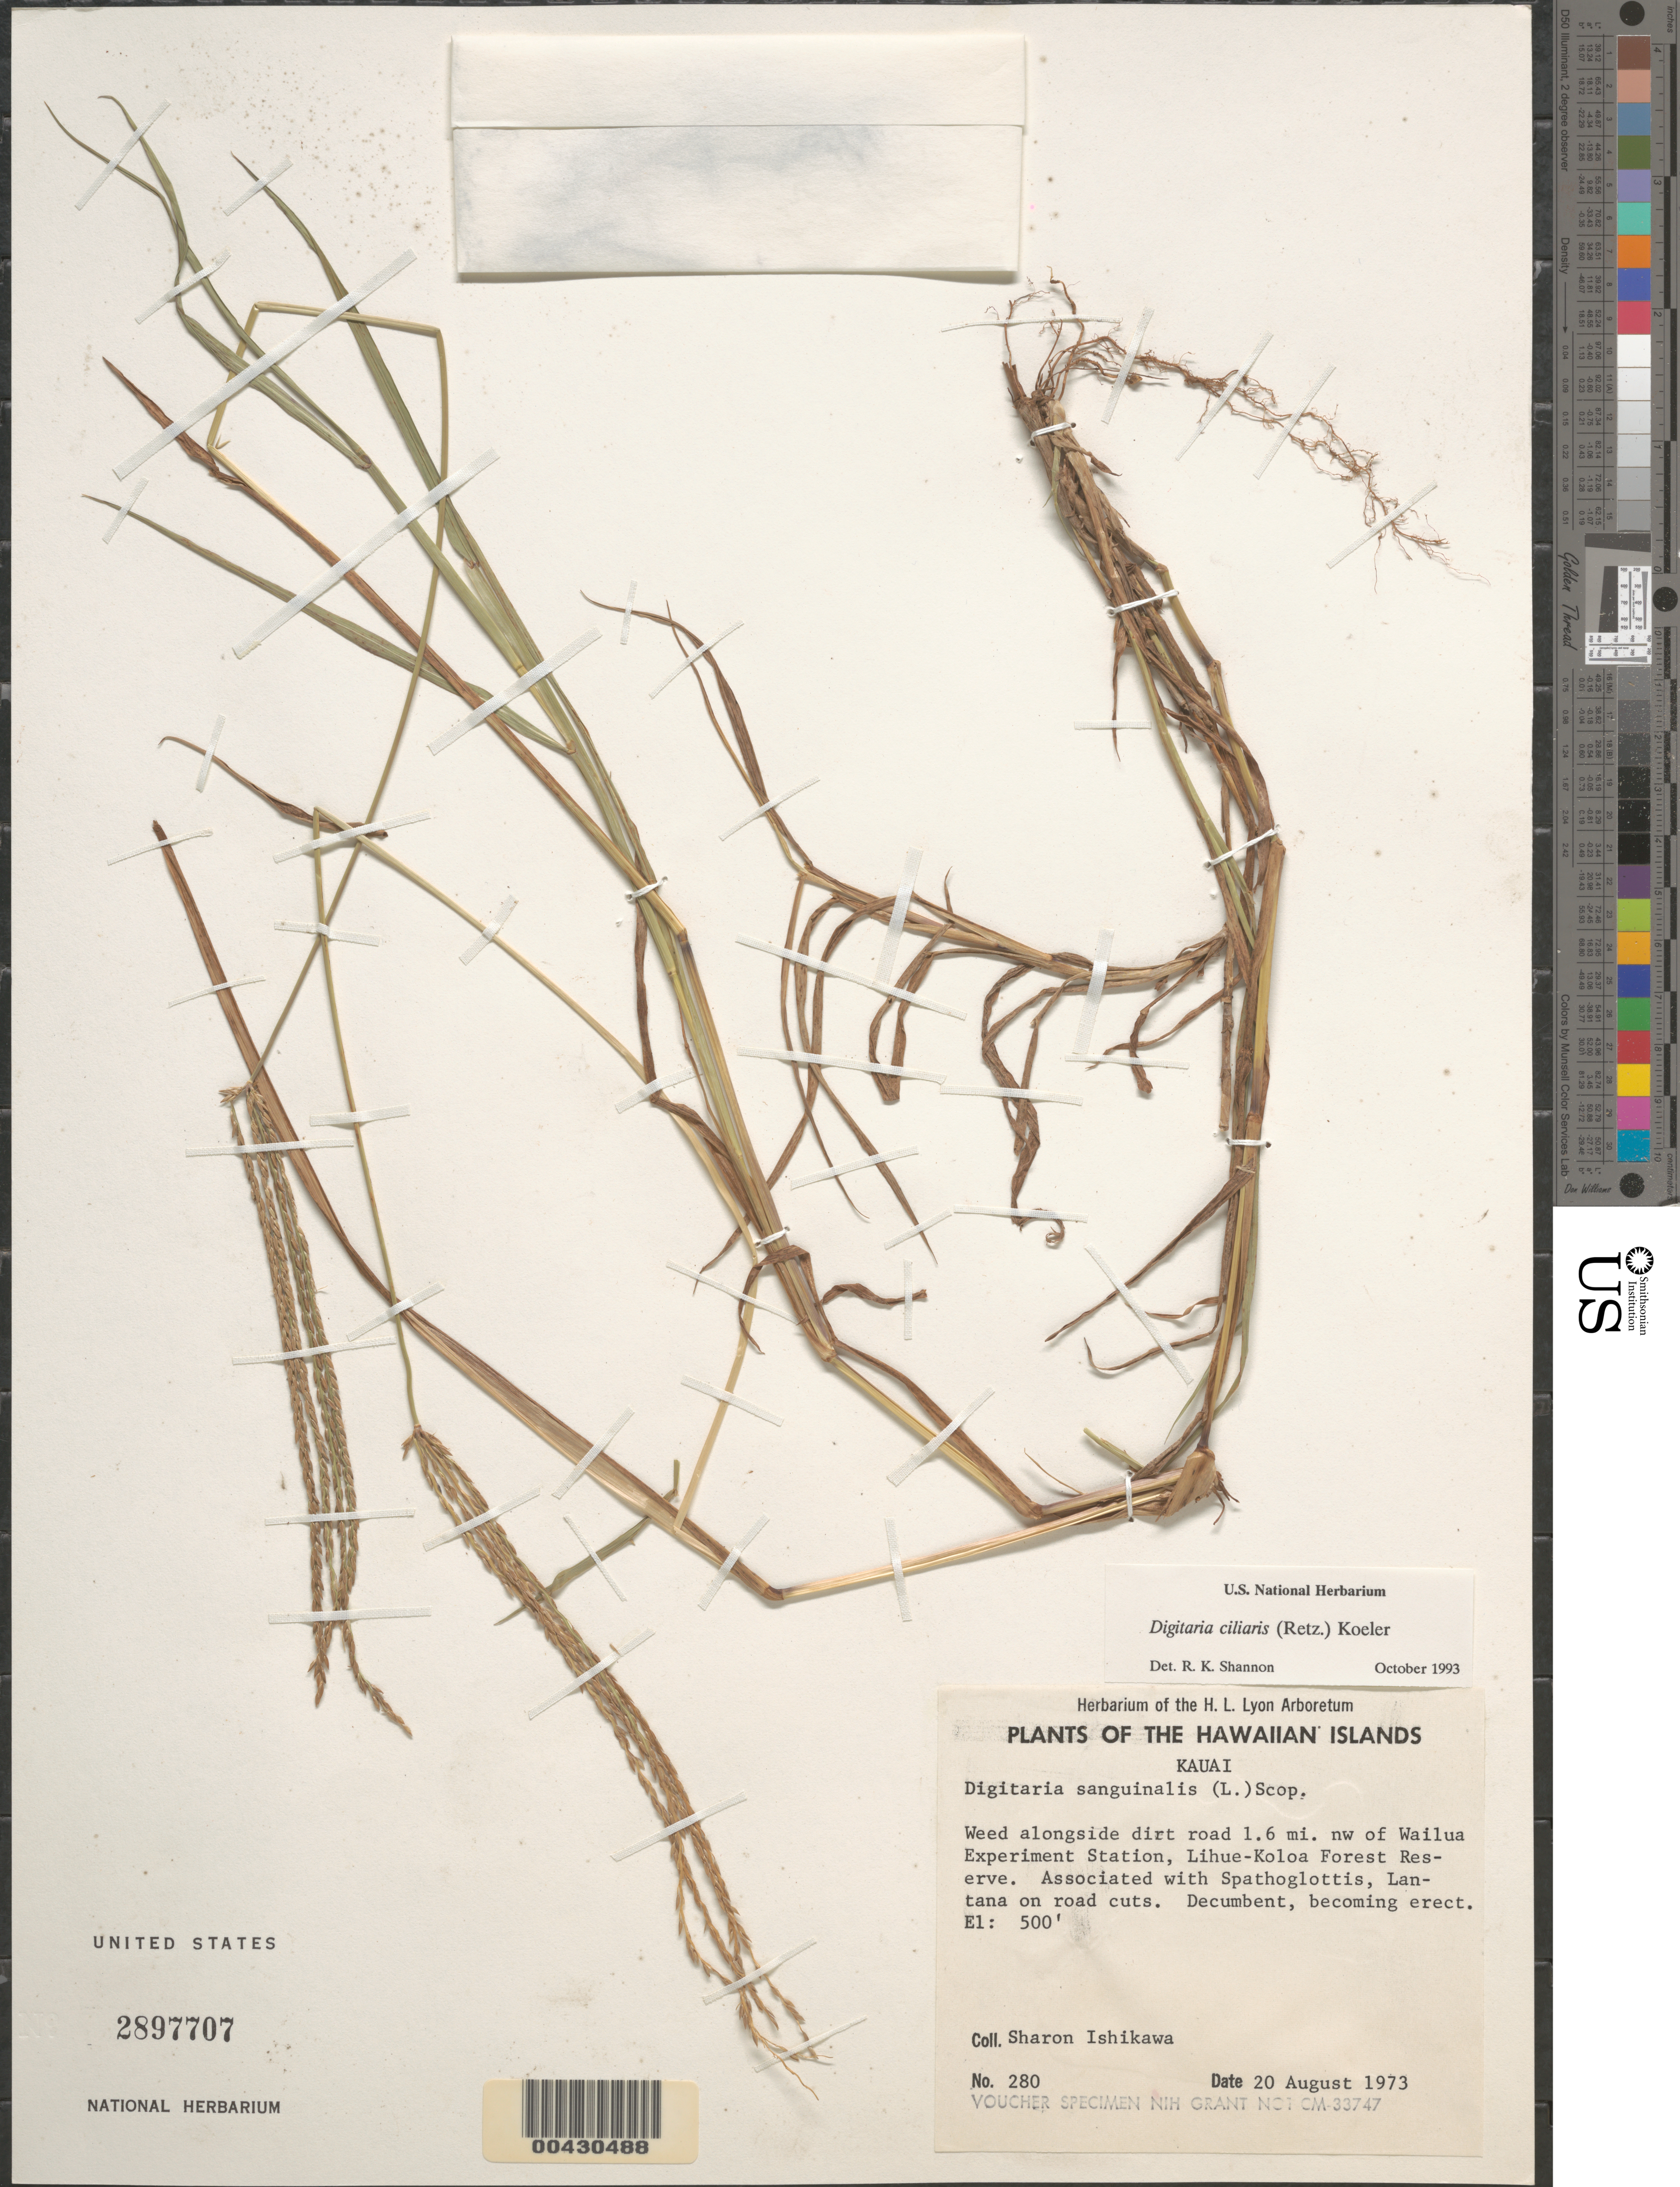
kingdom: Plantae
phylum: Tracheophyta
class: Liliopsida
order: Poales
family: Poaceae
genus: Digitaria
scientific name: Digitaria ciliaris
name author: (Retz.) Koeler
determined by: Shannon, R. K., (UNITED STATES)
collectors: S. S. Ishikawa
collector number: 280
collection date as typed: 20 Aug 1973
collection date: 1973-08-20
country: United States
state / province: Hawaii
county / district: Kauai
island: Kaua'i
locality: Road 1.6 miles northwest of Wailua Experiment Station, Lihue-Koloa Forest Reserve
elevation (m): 152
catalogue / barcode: US 2897707